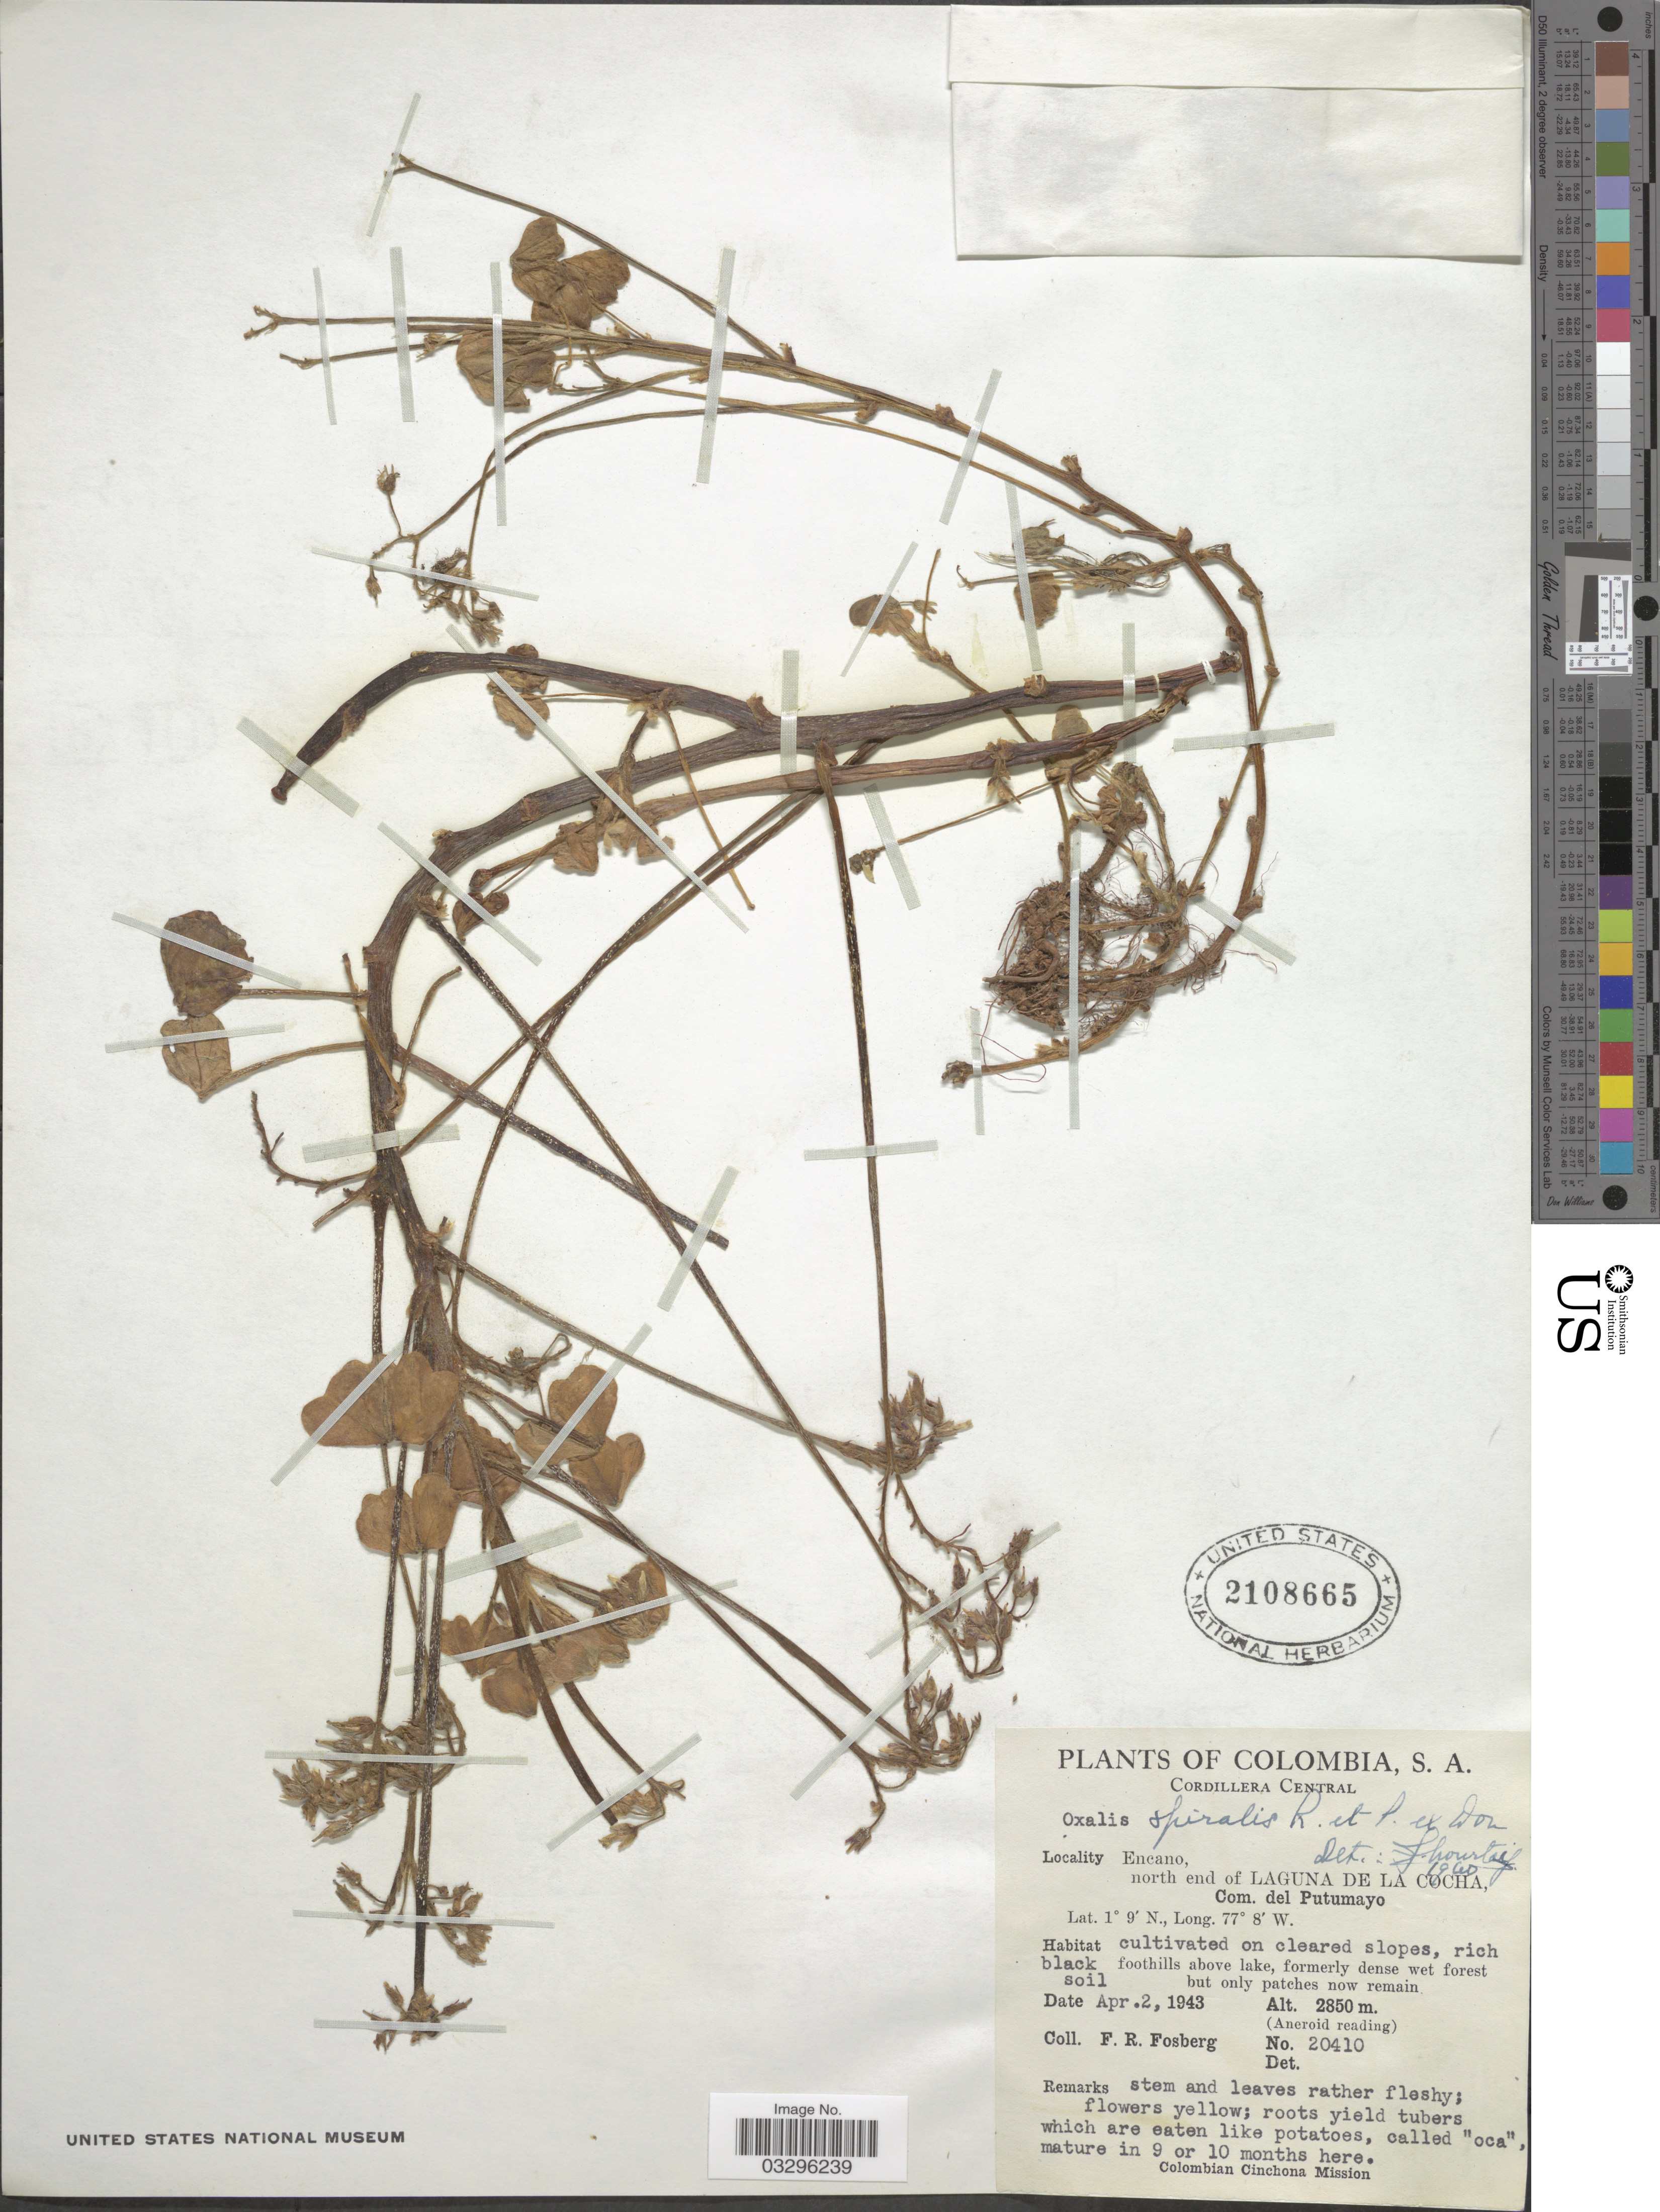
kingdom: Plantae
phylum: Tracheophyta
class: Magnoliopsida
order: Oxalidales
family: Oxalidaceae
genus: Oxalis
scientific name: Oxalis spiralis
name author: Ruiz & Pav. ex G. Don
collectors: F. R. Fosberg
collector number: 20410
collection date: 1943-04-02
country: Colombia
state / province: Putumayo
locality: Cordillera Central. Encano, north end of Laguna de la Cocha, Com. del Putumayo.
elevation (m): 2850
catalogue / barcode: US 2108665